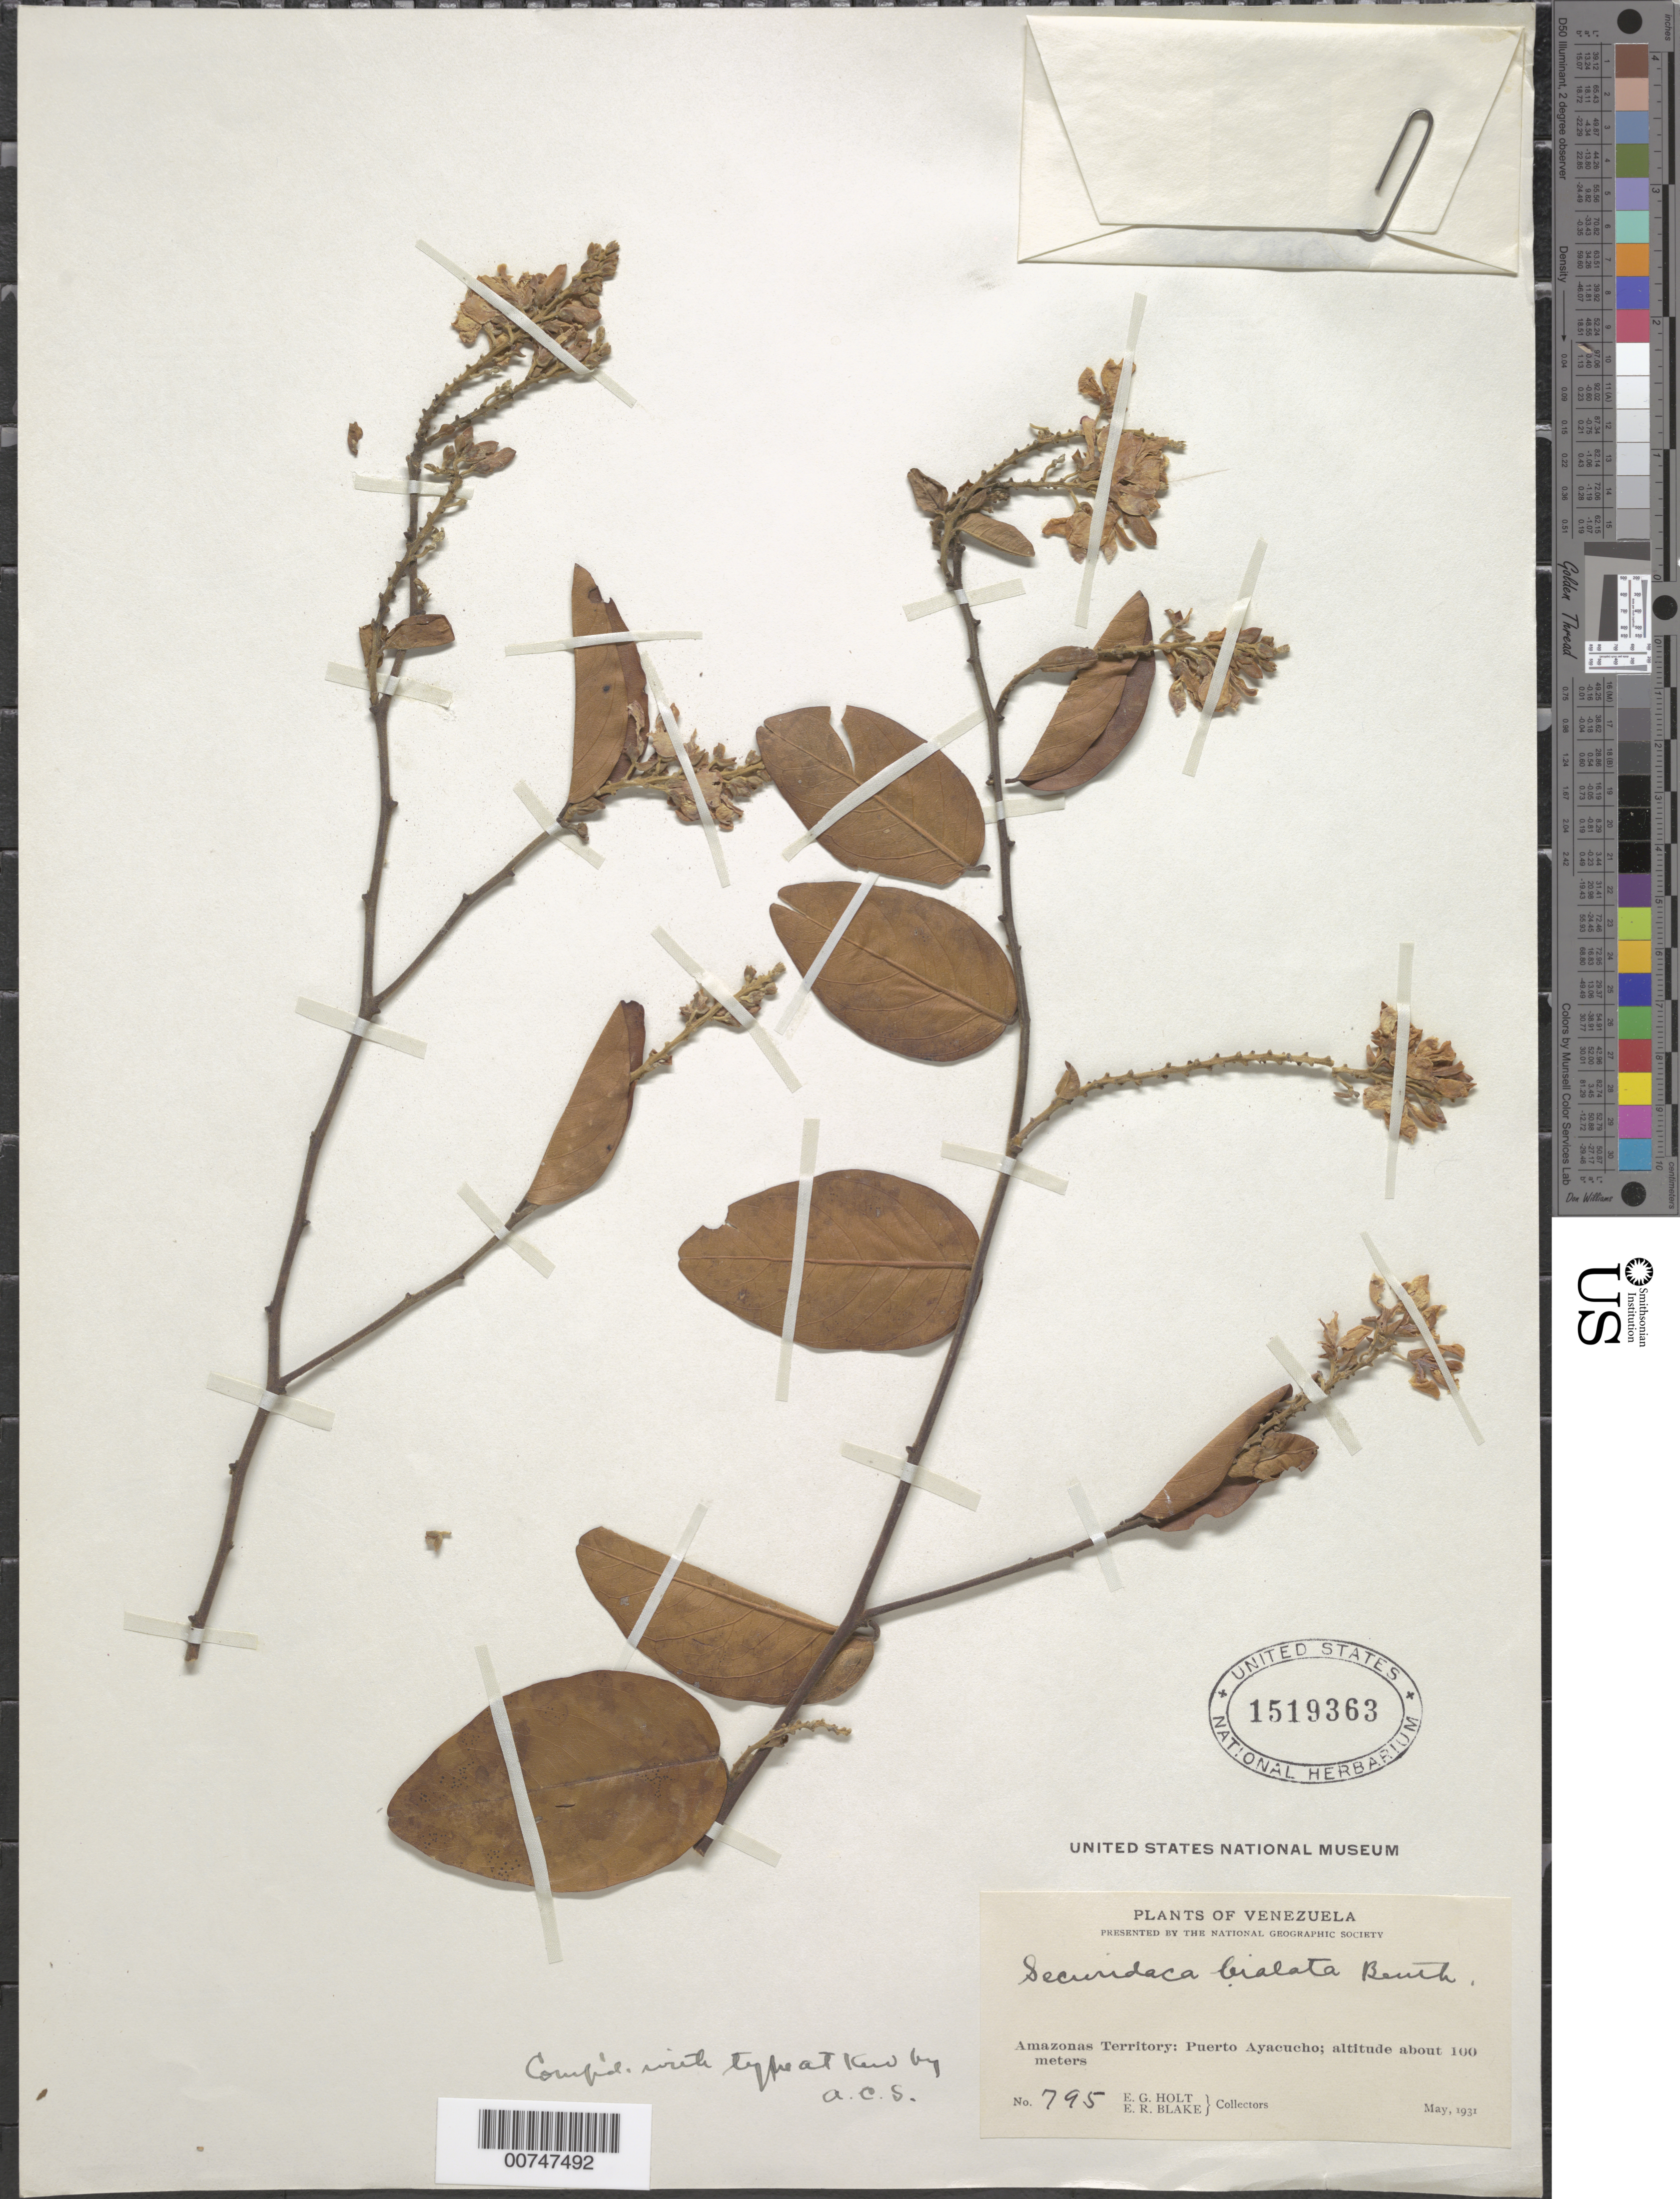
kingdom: Plantae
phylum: Tracheophyta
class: Magnoliopsida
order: Fabales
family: Polygalaceae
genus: Securidaca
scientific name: Securidaca bialata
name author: Benth.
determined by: Smith, A. C.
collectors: E. Holt & E. R. Blake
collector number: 795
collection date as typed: May-31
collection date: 1931-05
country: Venezuela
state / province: Amazonas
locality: Puerto Ayacucho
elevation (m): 100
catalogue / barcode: US 1519363